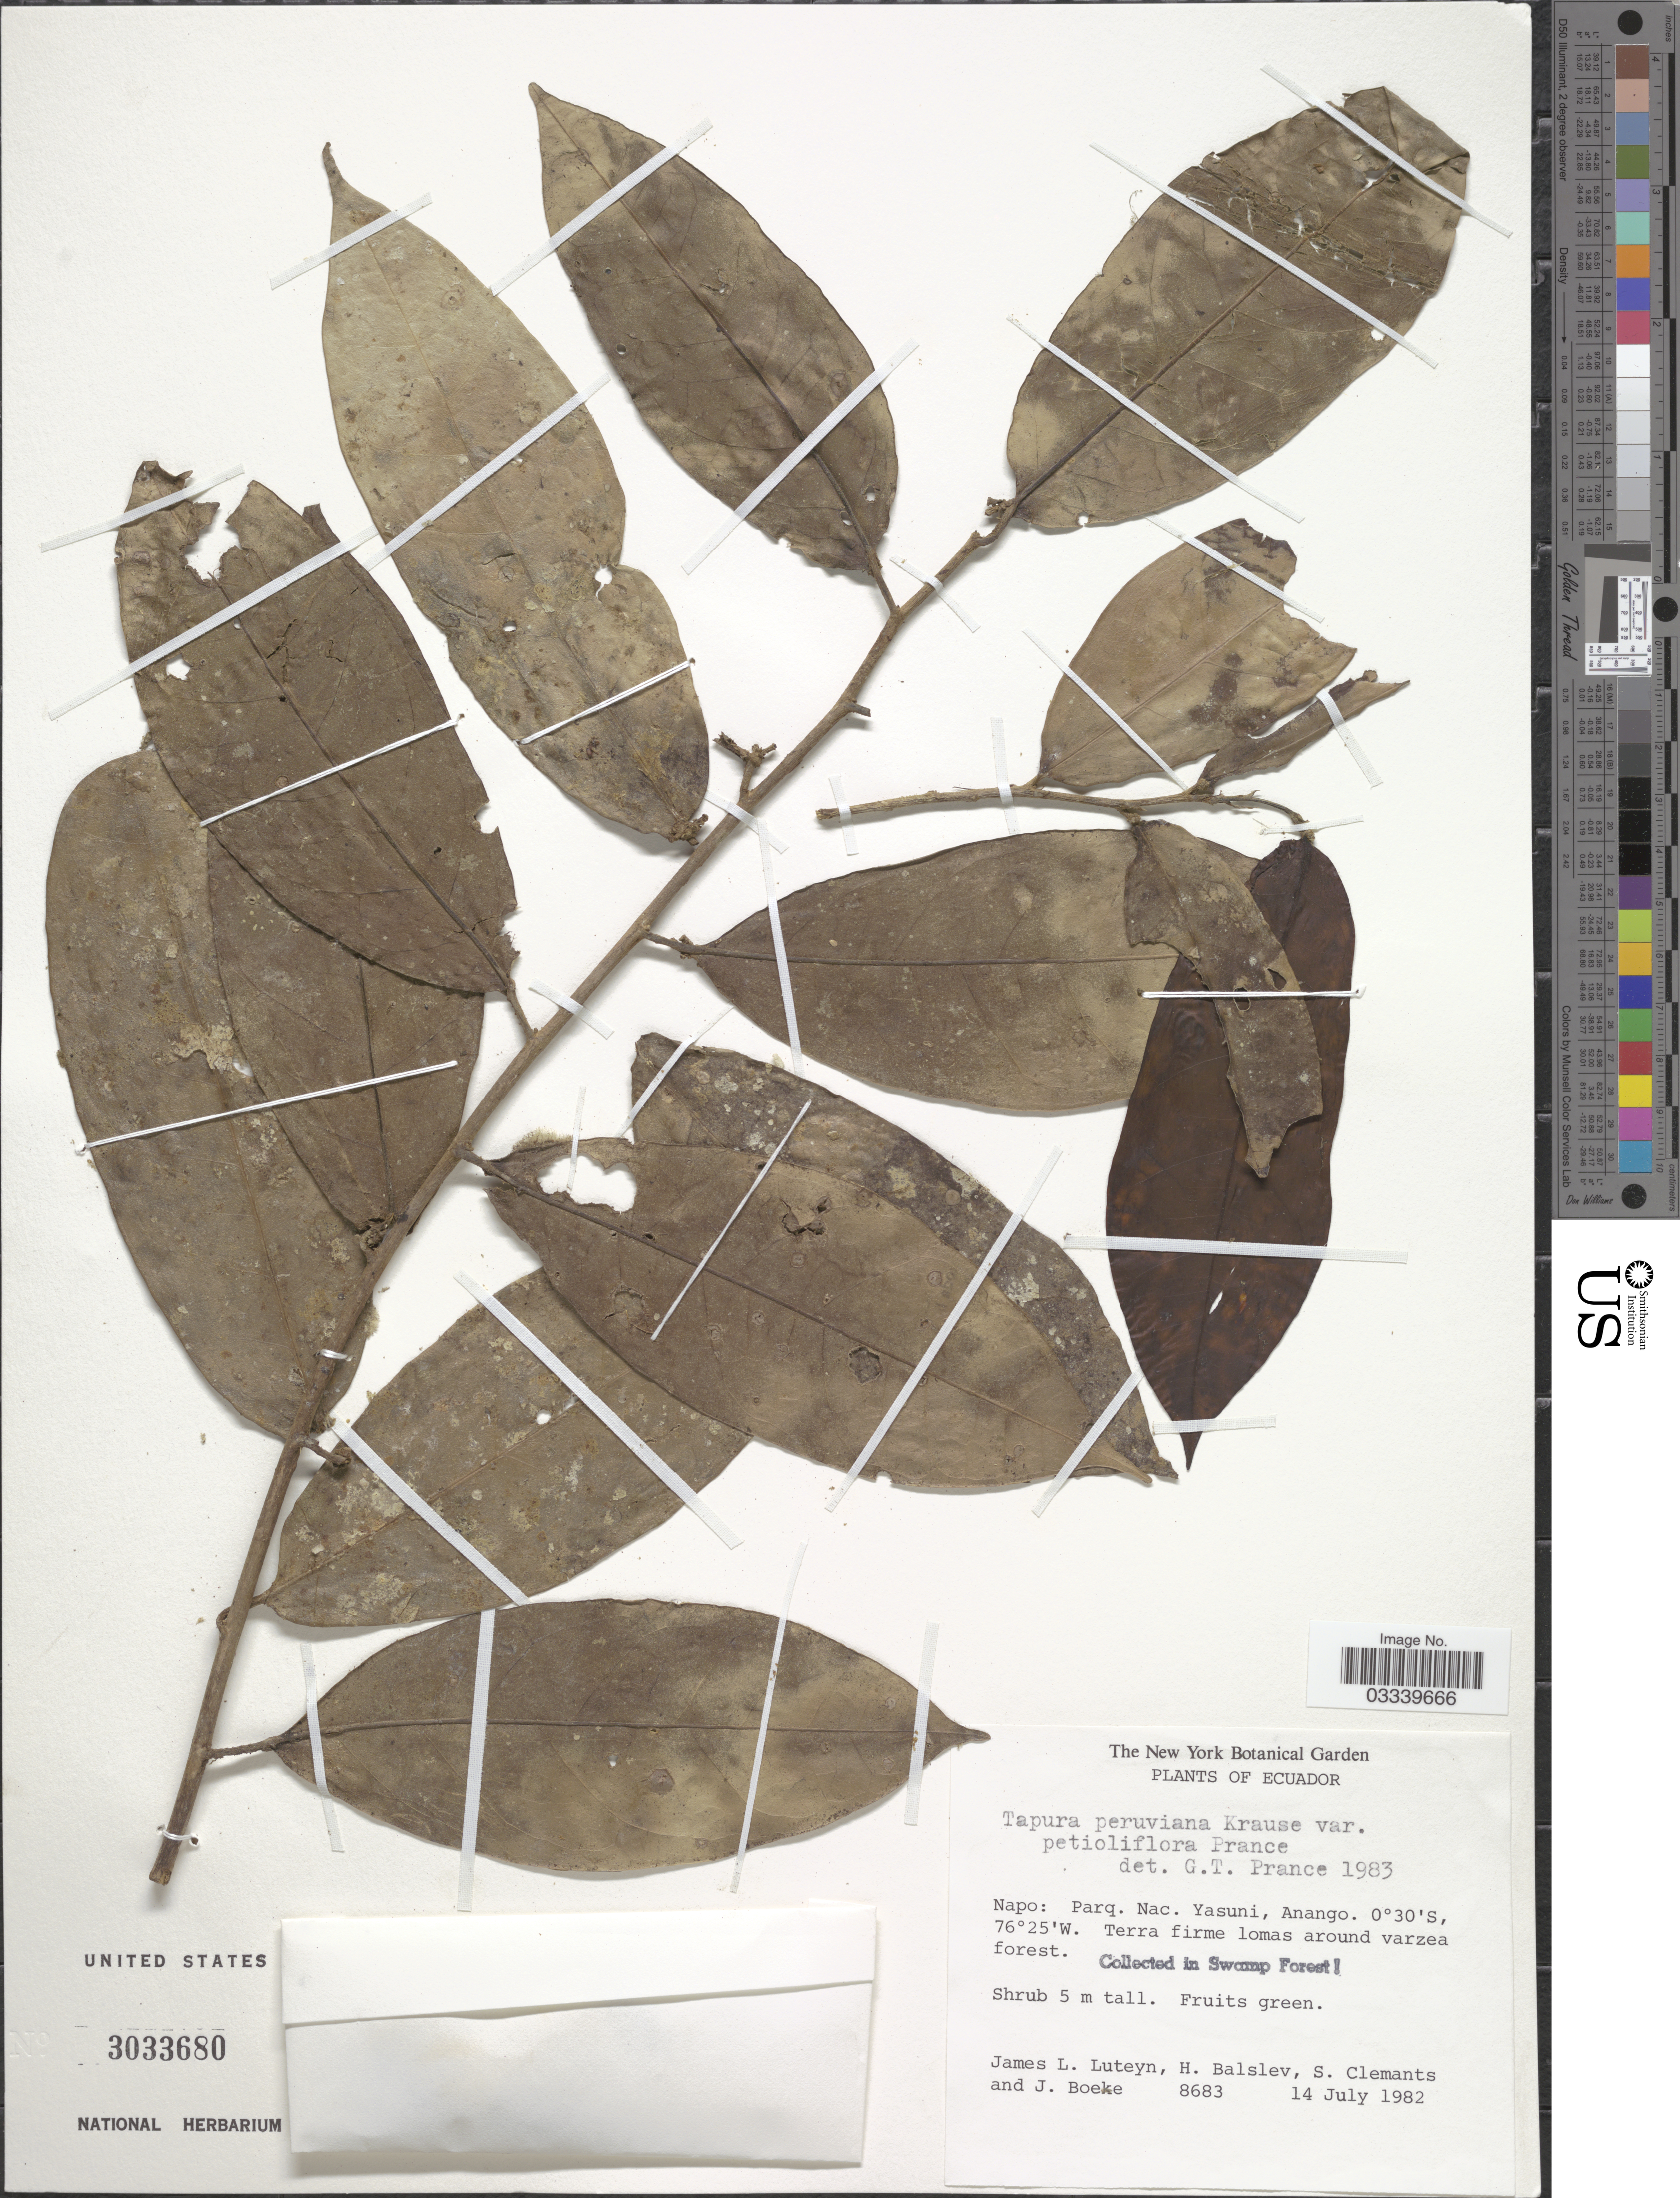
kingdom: Plantae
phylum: Tracheophyta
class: Magnoliopsida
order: Malpighiales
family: Dichapetalaceae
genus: Tapura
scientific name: Tapura peruviana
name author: K. Krause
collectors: J. L. Luteyn, H. Balslev, S. Clemants & J. Boeke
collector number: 8683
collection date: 1982-07-14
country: Ecuador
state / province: Napo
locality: Parq. Nac. Yasuni, Anango.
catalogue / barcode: US 3033680